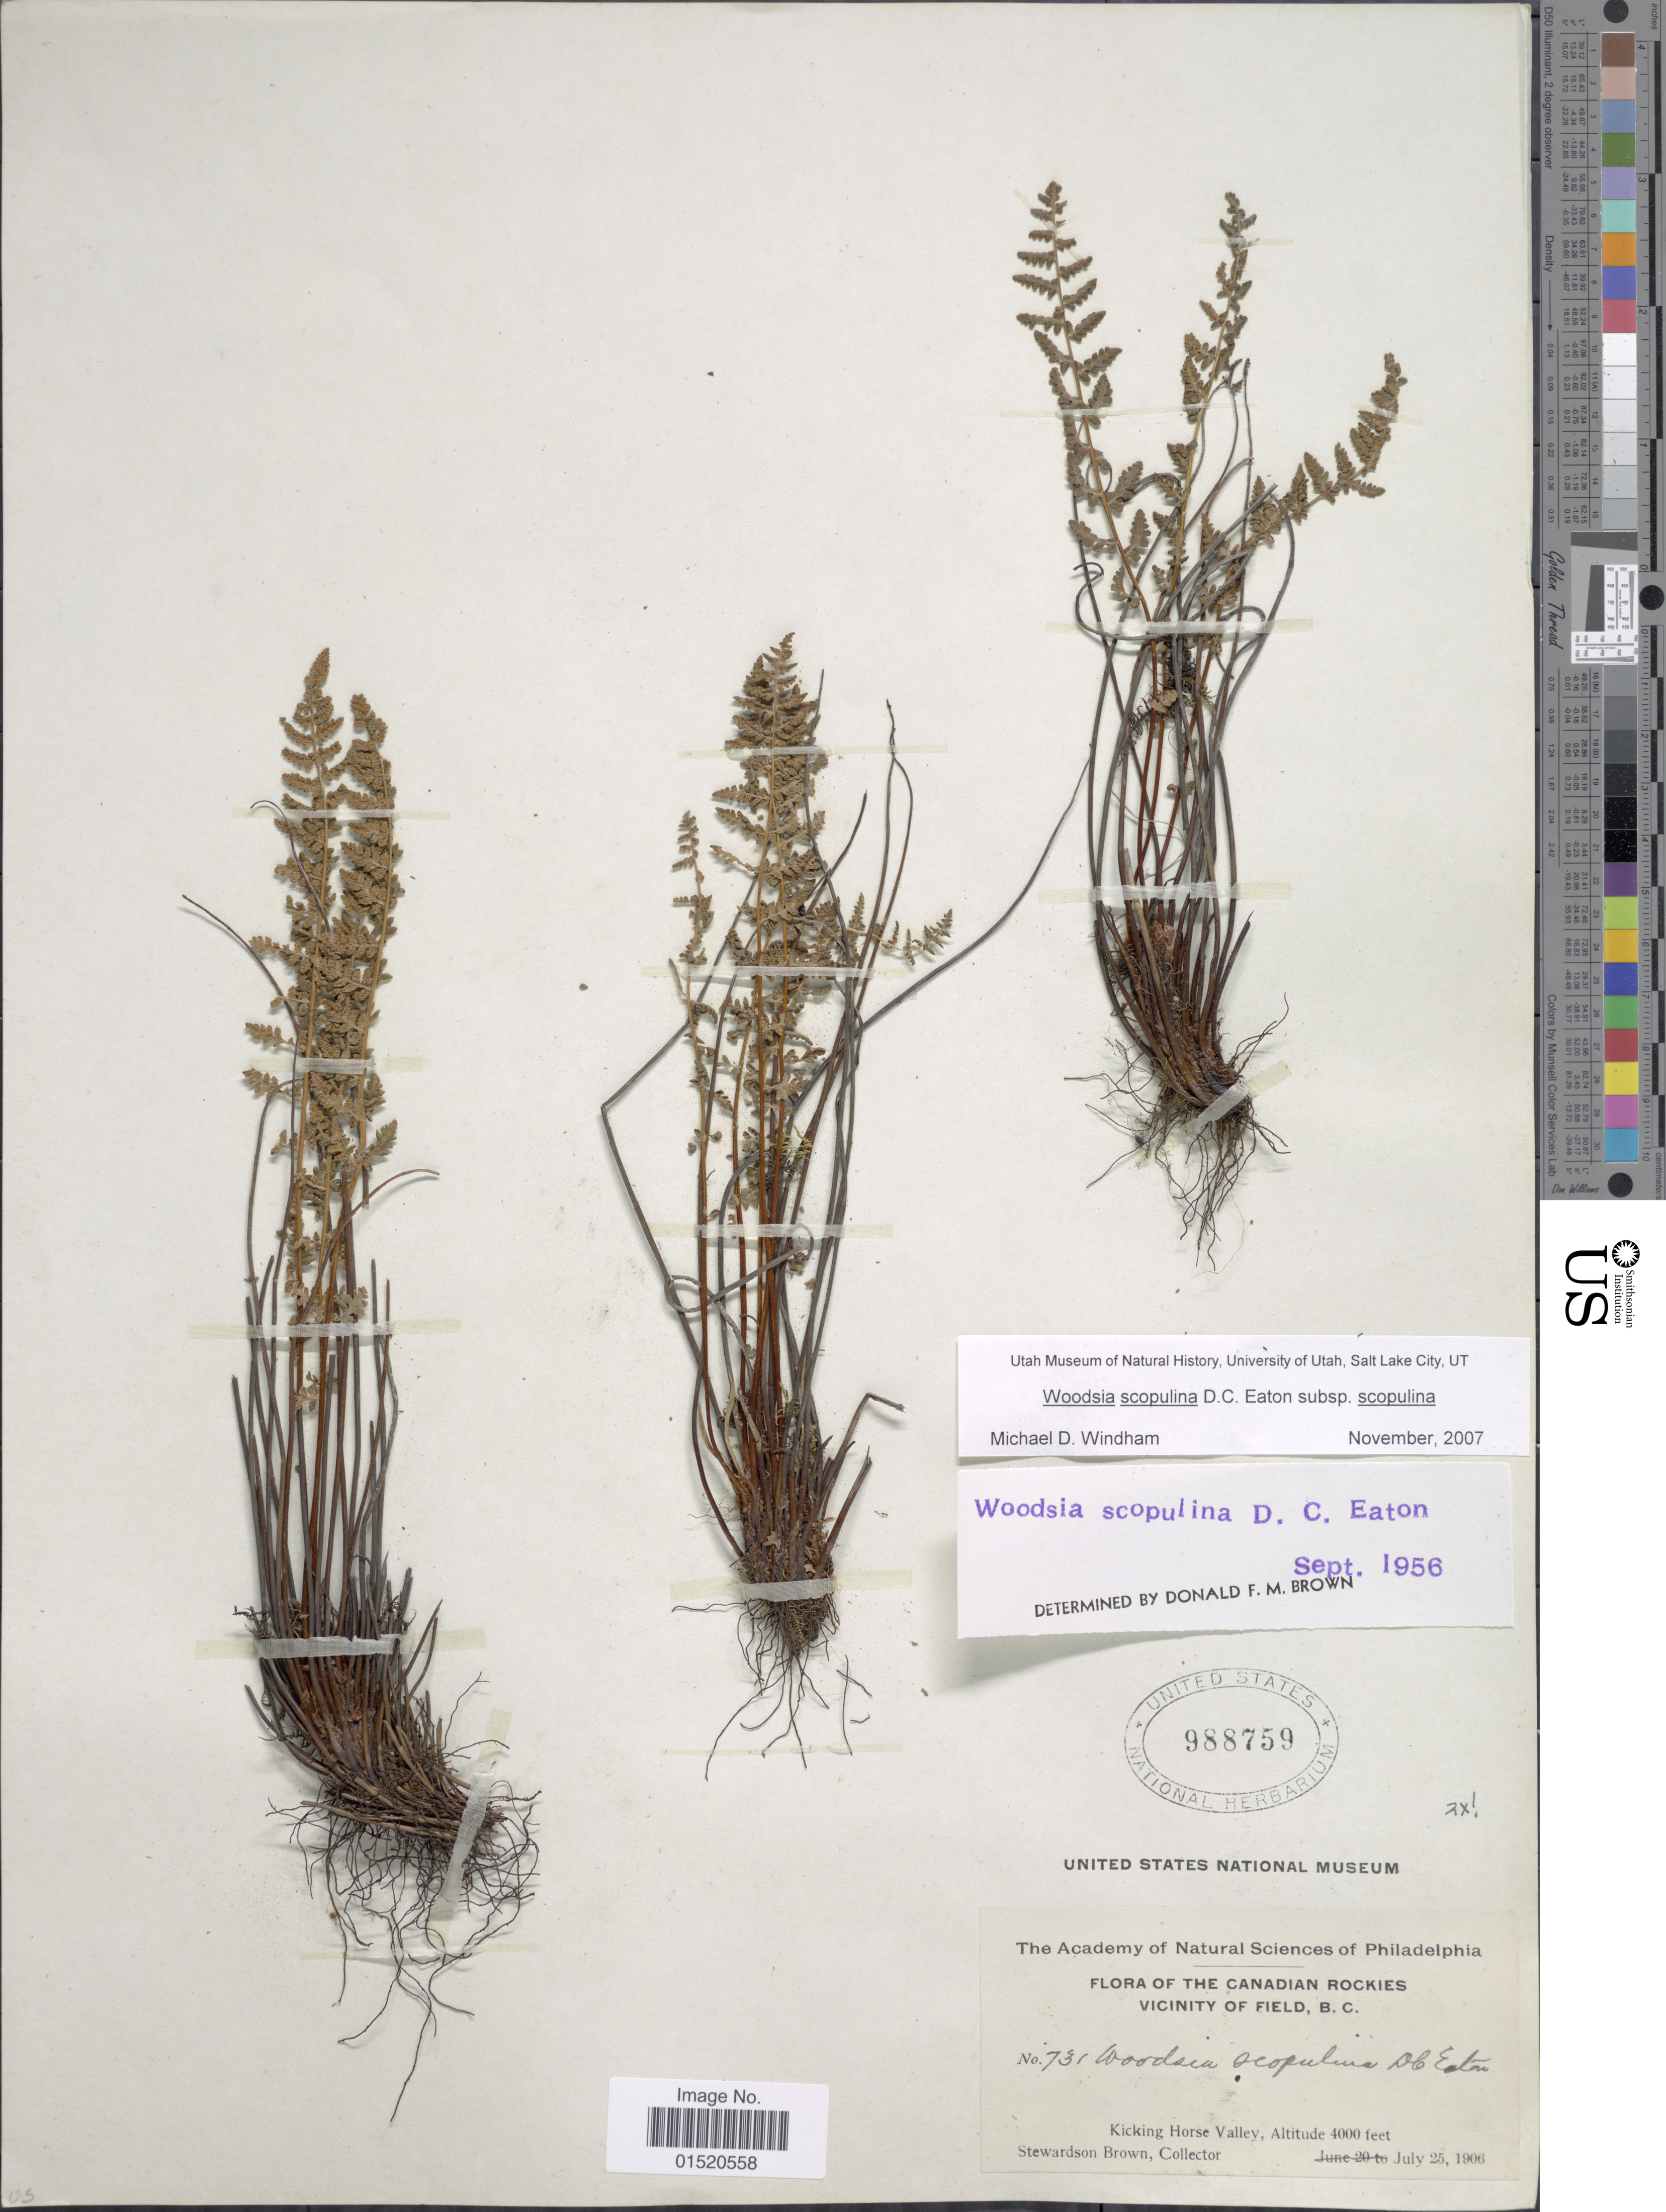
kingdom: Plantae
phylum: Tracheophyta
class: Polypodiopsida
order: Polypodiales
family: Woodsiaceae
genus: Woodsia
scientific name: Woodsia scopulina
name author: D.C. Eaton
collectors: S. Brown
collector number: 731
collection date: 1906-07-25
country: Canada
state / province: British Columbia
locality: The Canadian Rockies Vicinity of Field, Kicking Horse Valley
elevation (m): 1219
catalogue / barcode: US 988759